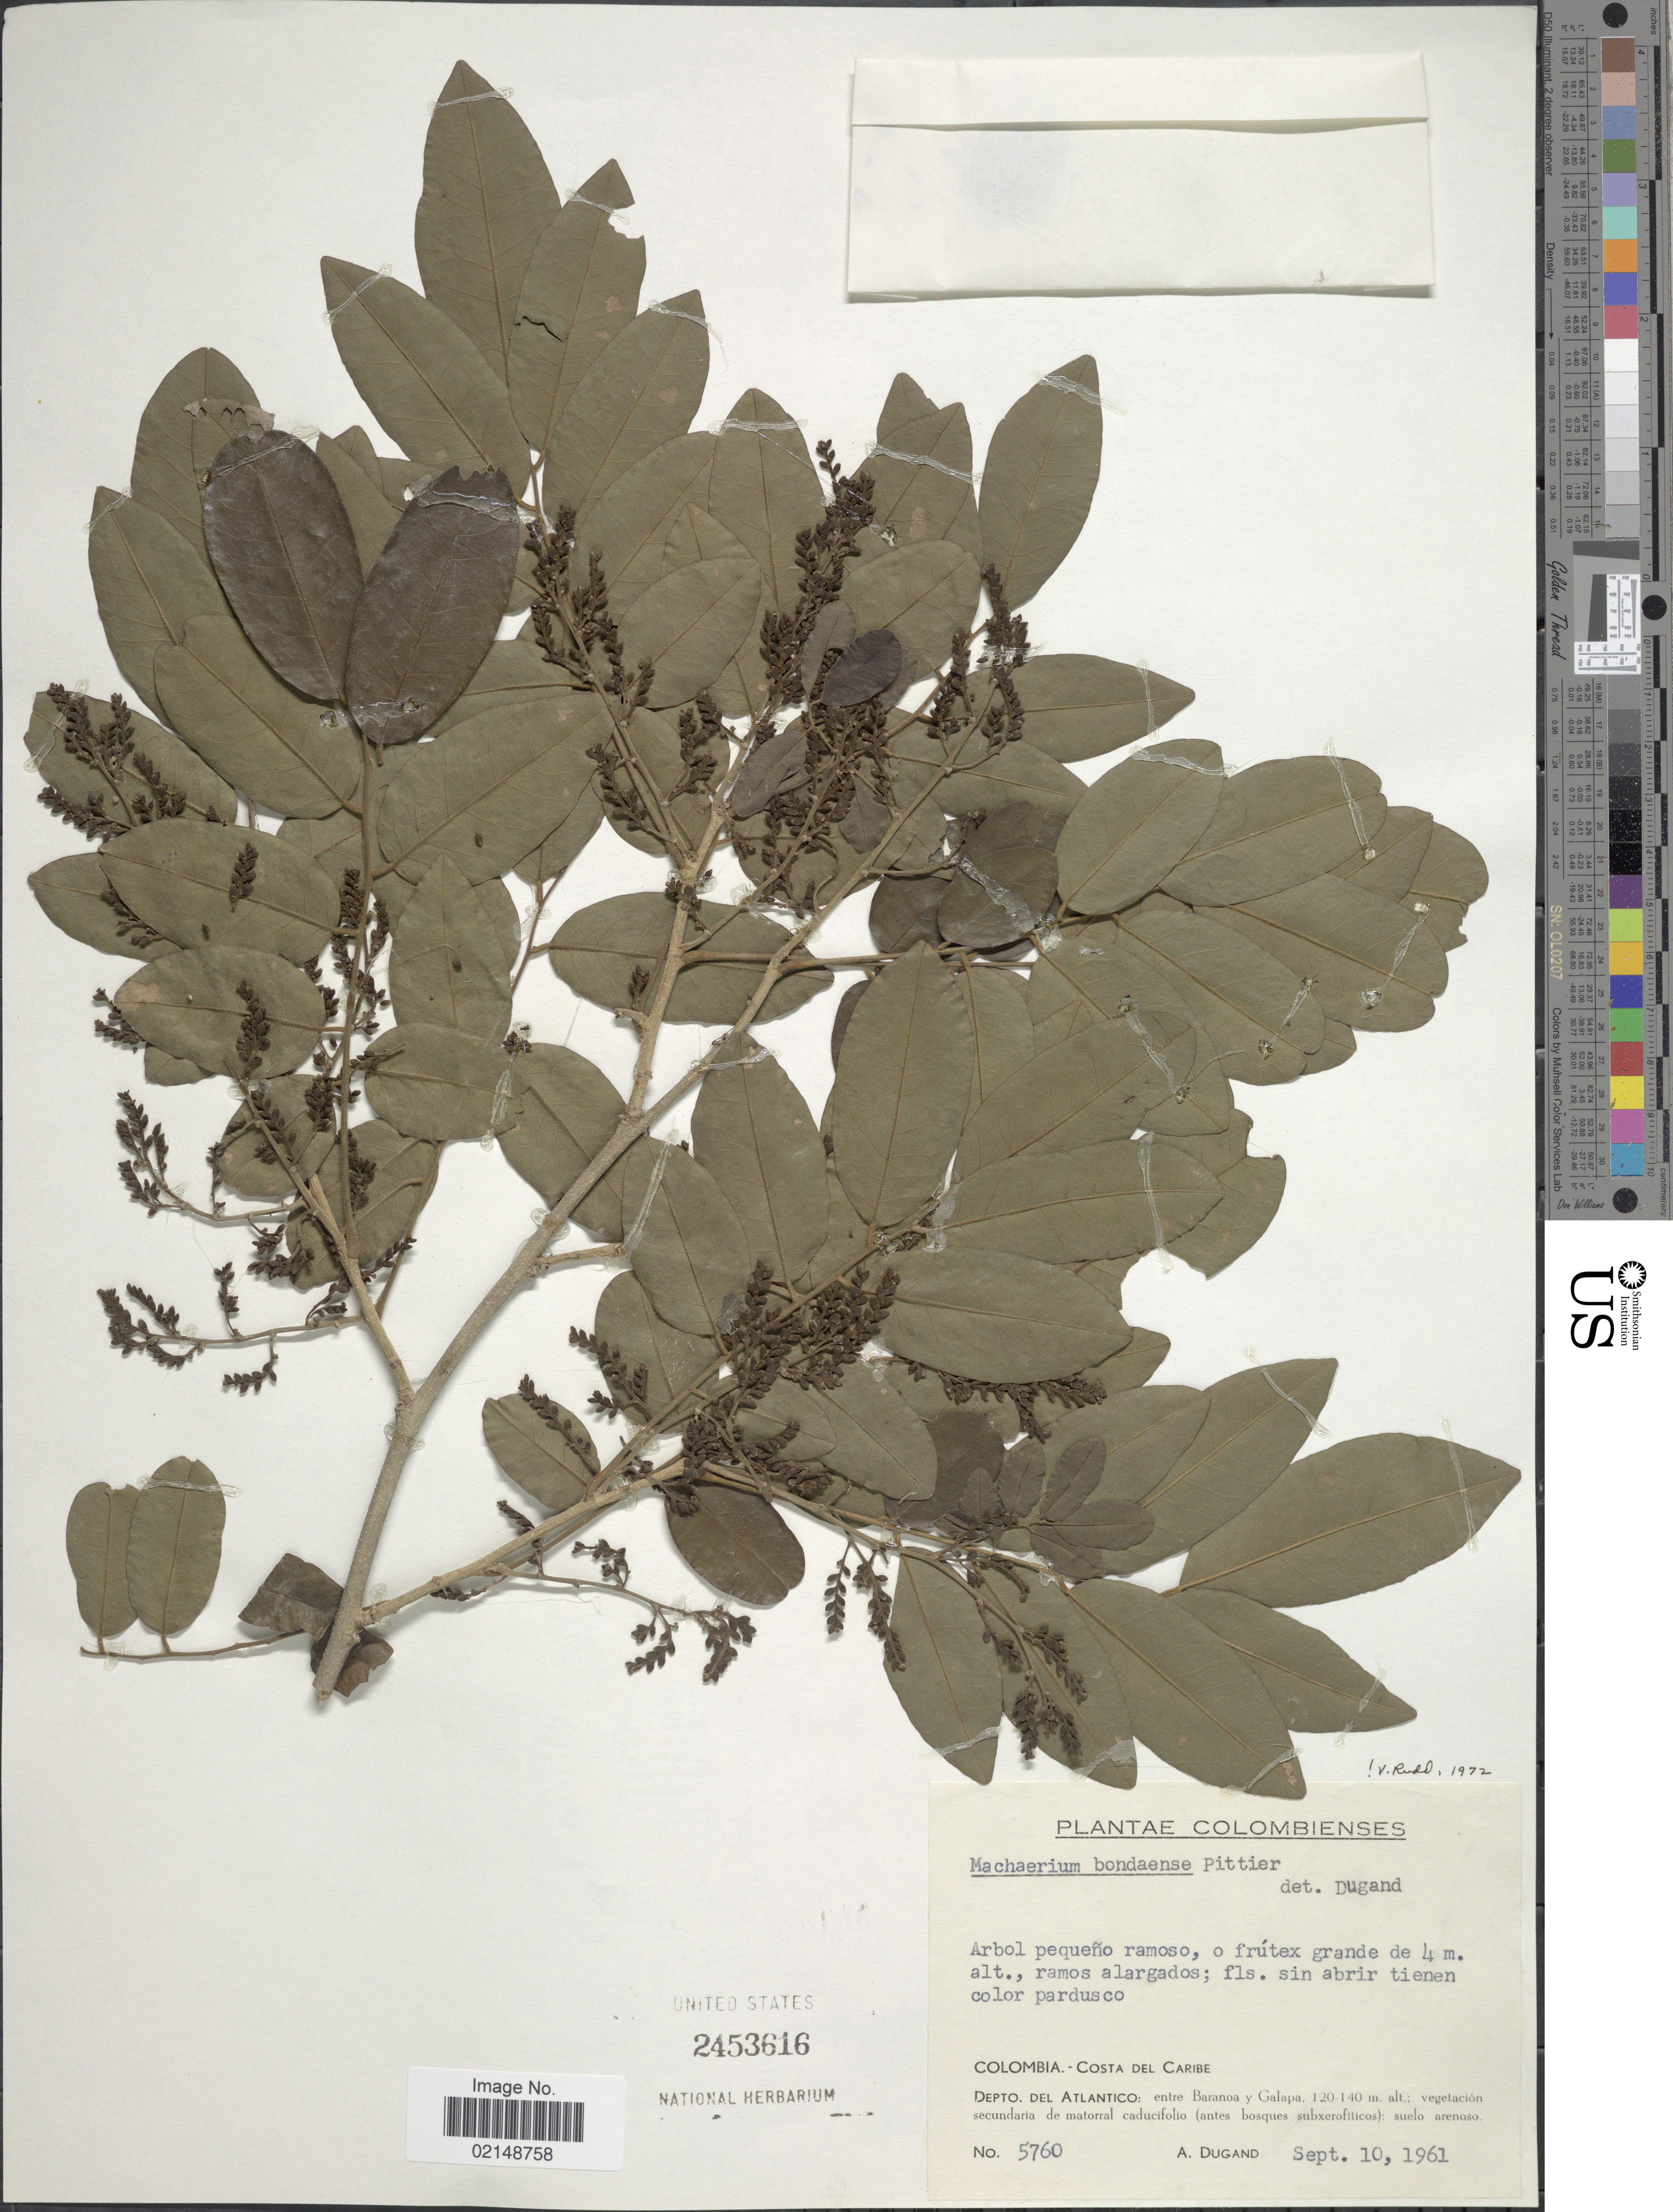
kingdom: Plantae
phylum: Tracheophyta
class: Magnoliopsida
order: Fabales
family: Fabaceae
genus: Machaerium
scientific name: Machaerium bondaense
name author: Pittier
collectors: A. Dugand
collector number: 5760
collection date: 1961-09-10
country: Colombia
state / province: Atlántico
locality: Costa del Caribe, entre Baranoa y Galapa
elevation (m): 120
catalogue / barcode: US 2453616